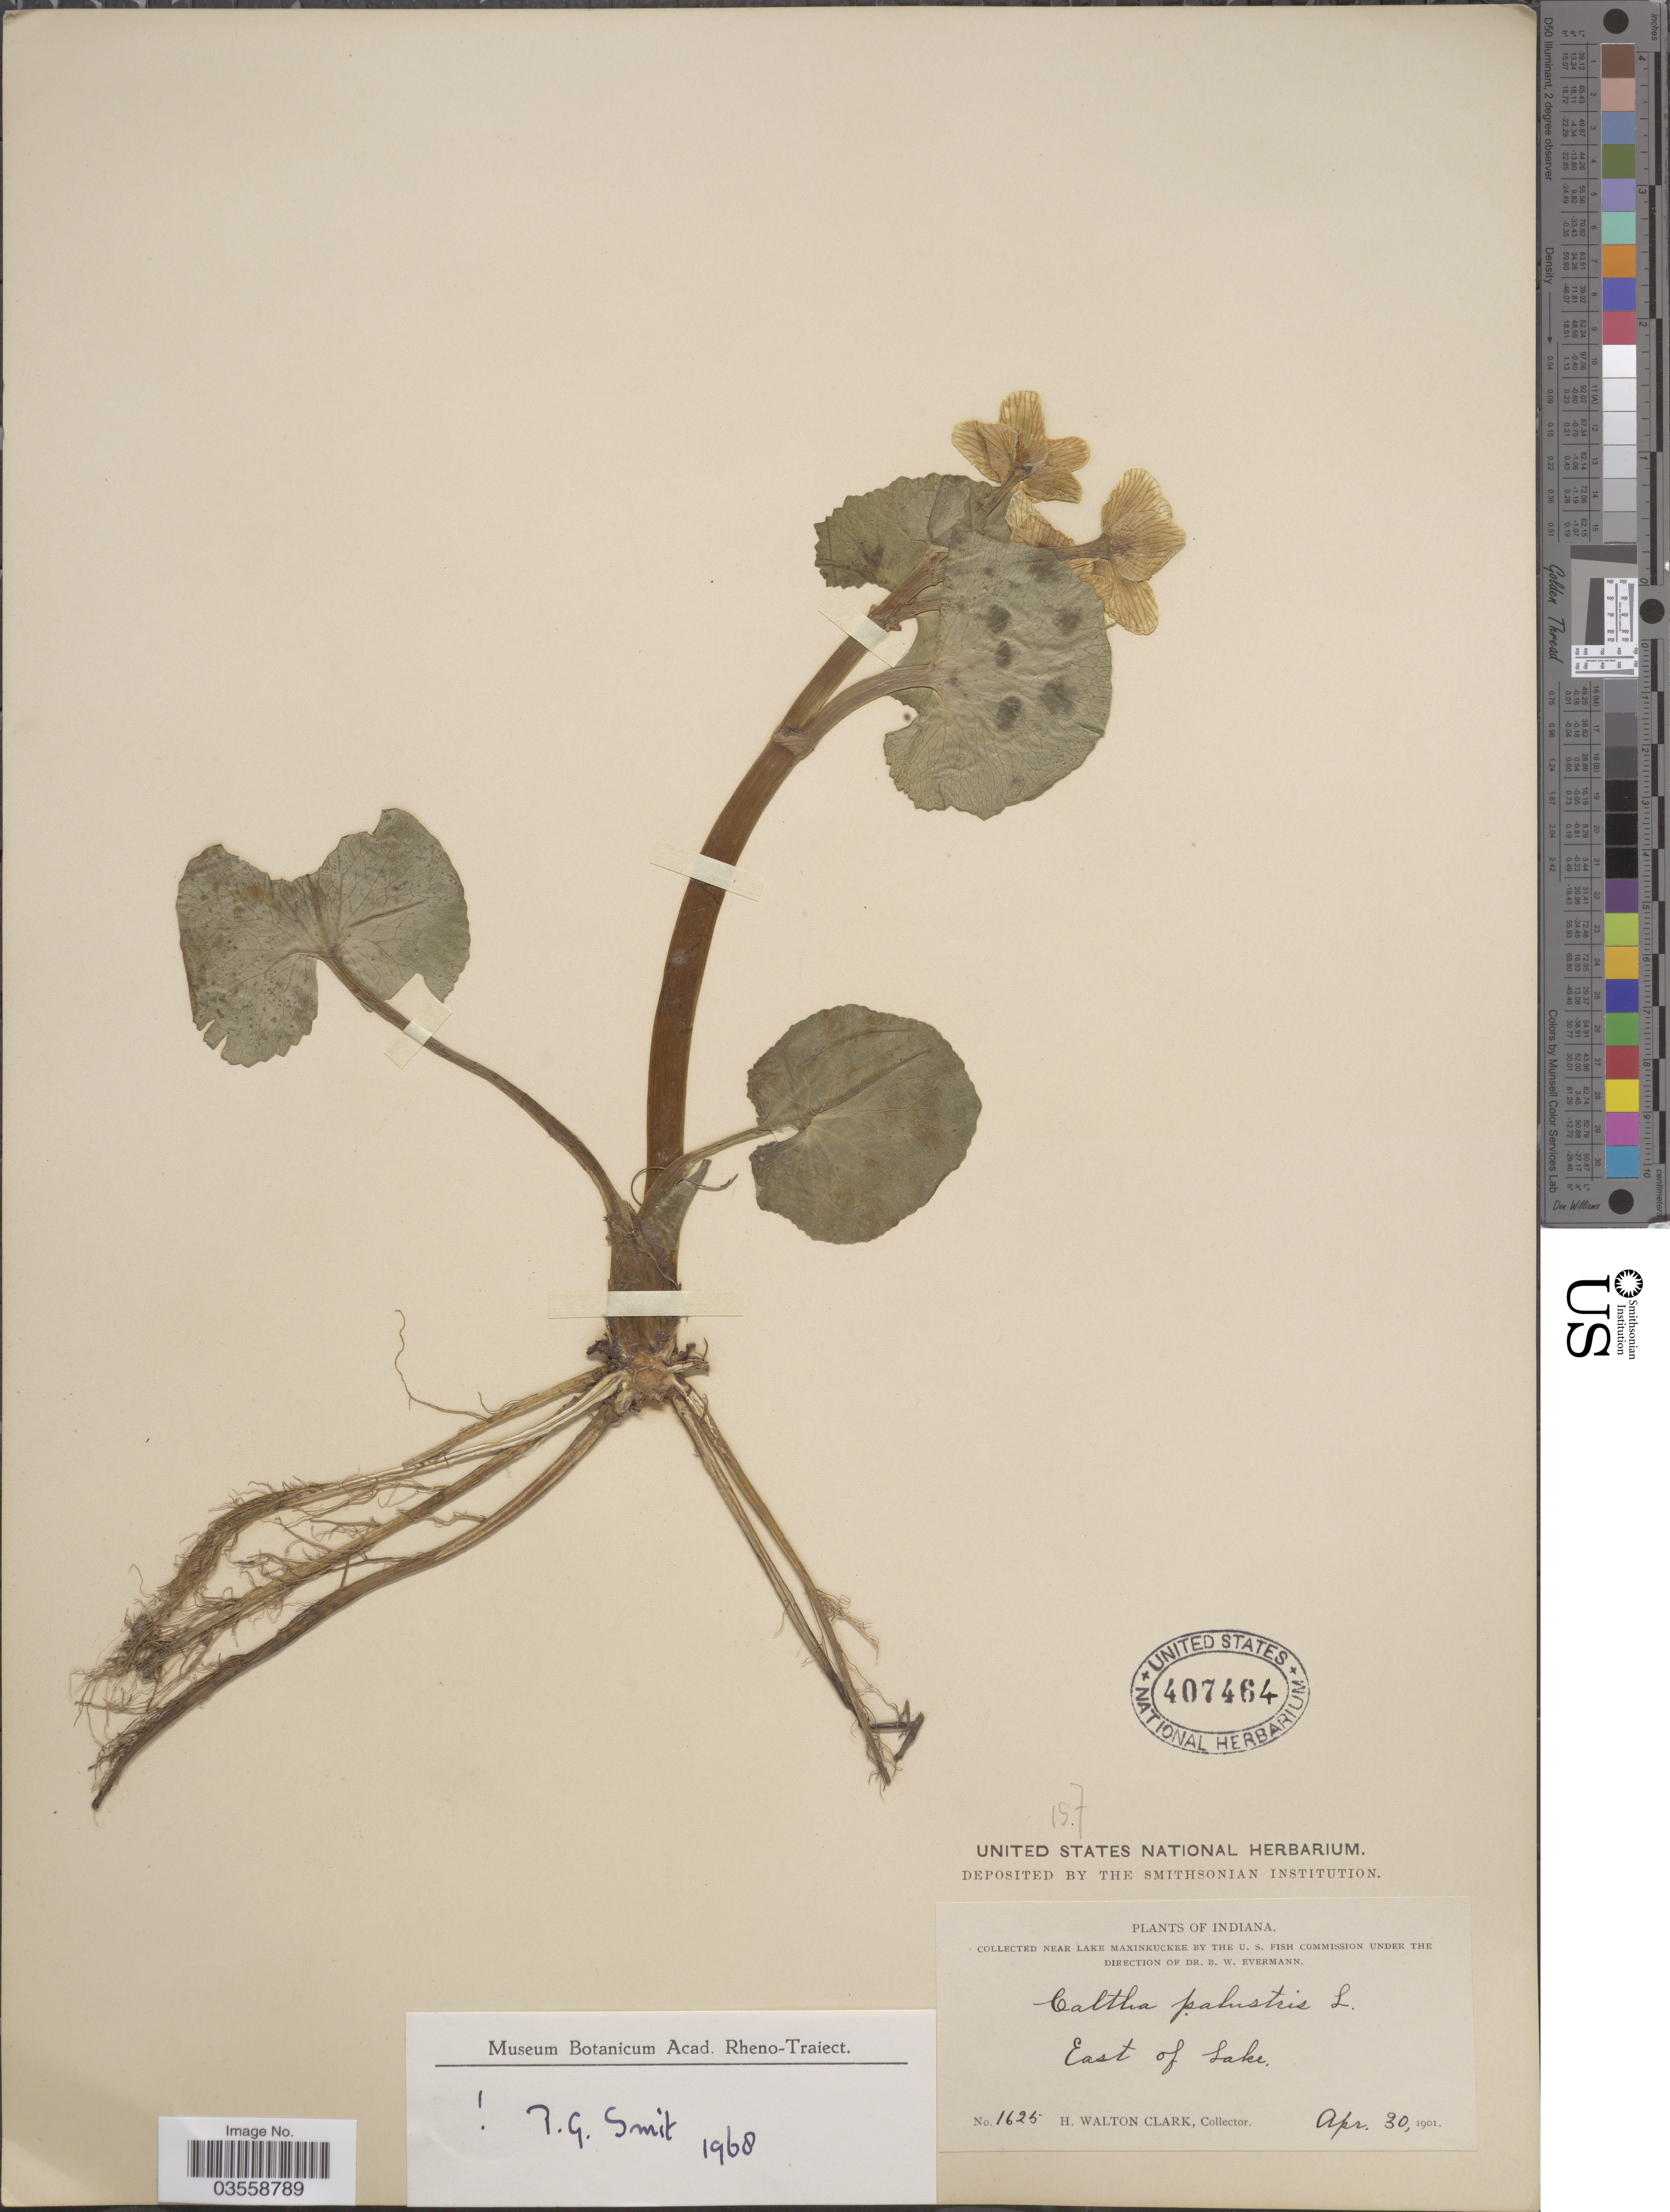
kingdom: Plantae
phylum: Tracheophyta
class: Magnoliopsida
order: Ranunculales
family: Ranunculaceae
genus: Caltha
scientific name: Caltha palustris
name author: L.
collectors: H. W. Clark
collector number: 1625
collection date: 1901-04-30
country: United States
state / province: Indiana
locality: Near Lake Maxinkuckee. East of Lake.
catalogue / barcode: US 407464